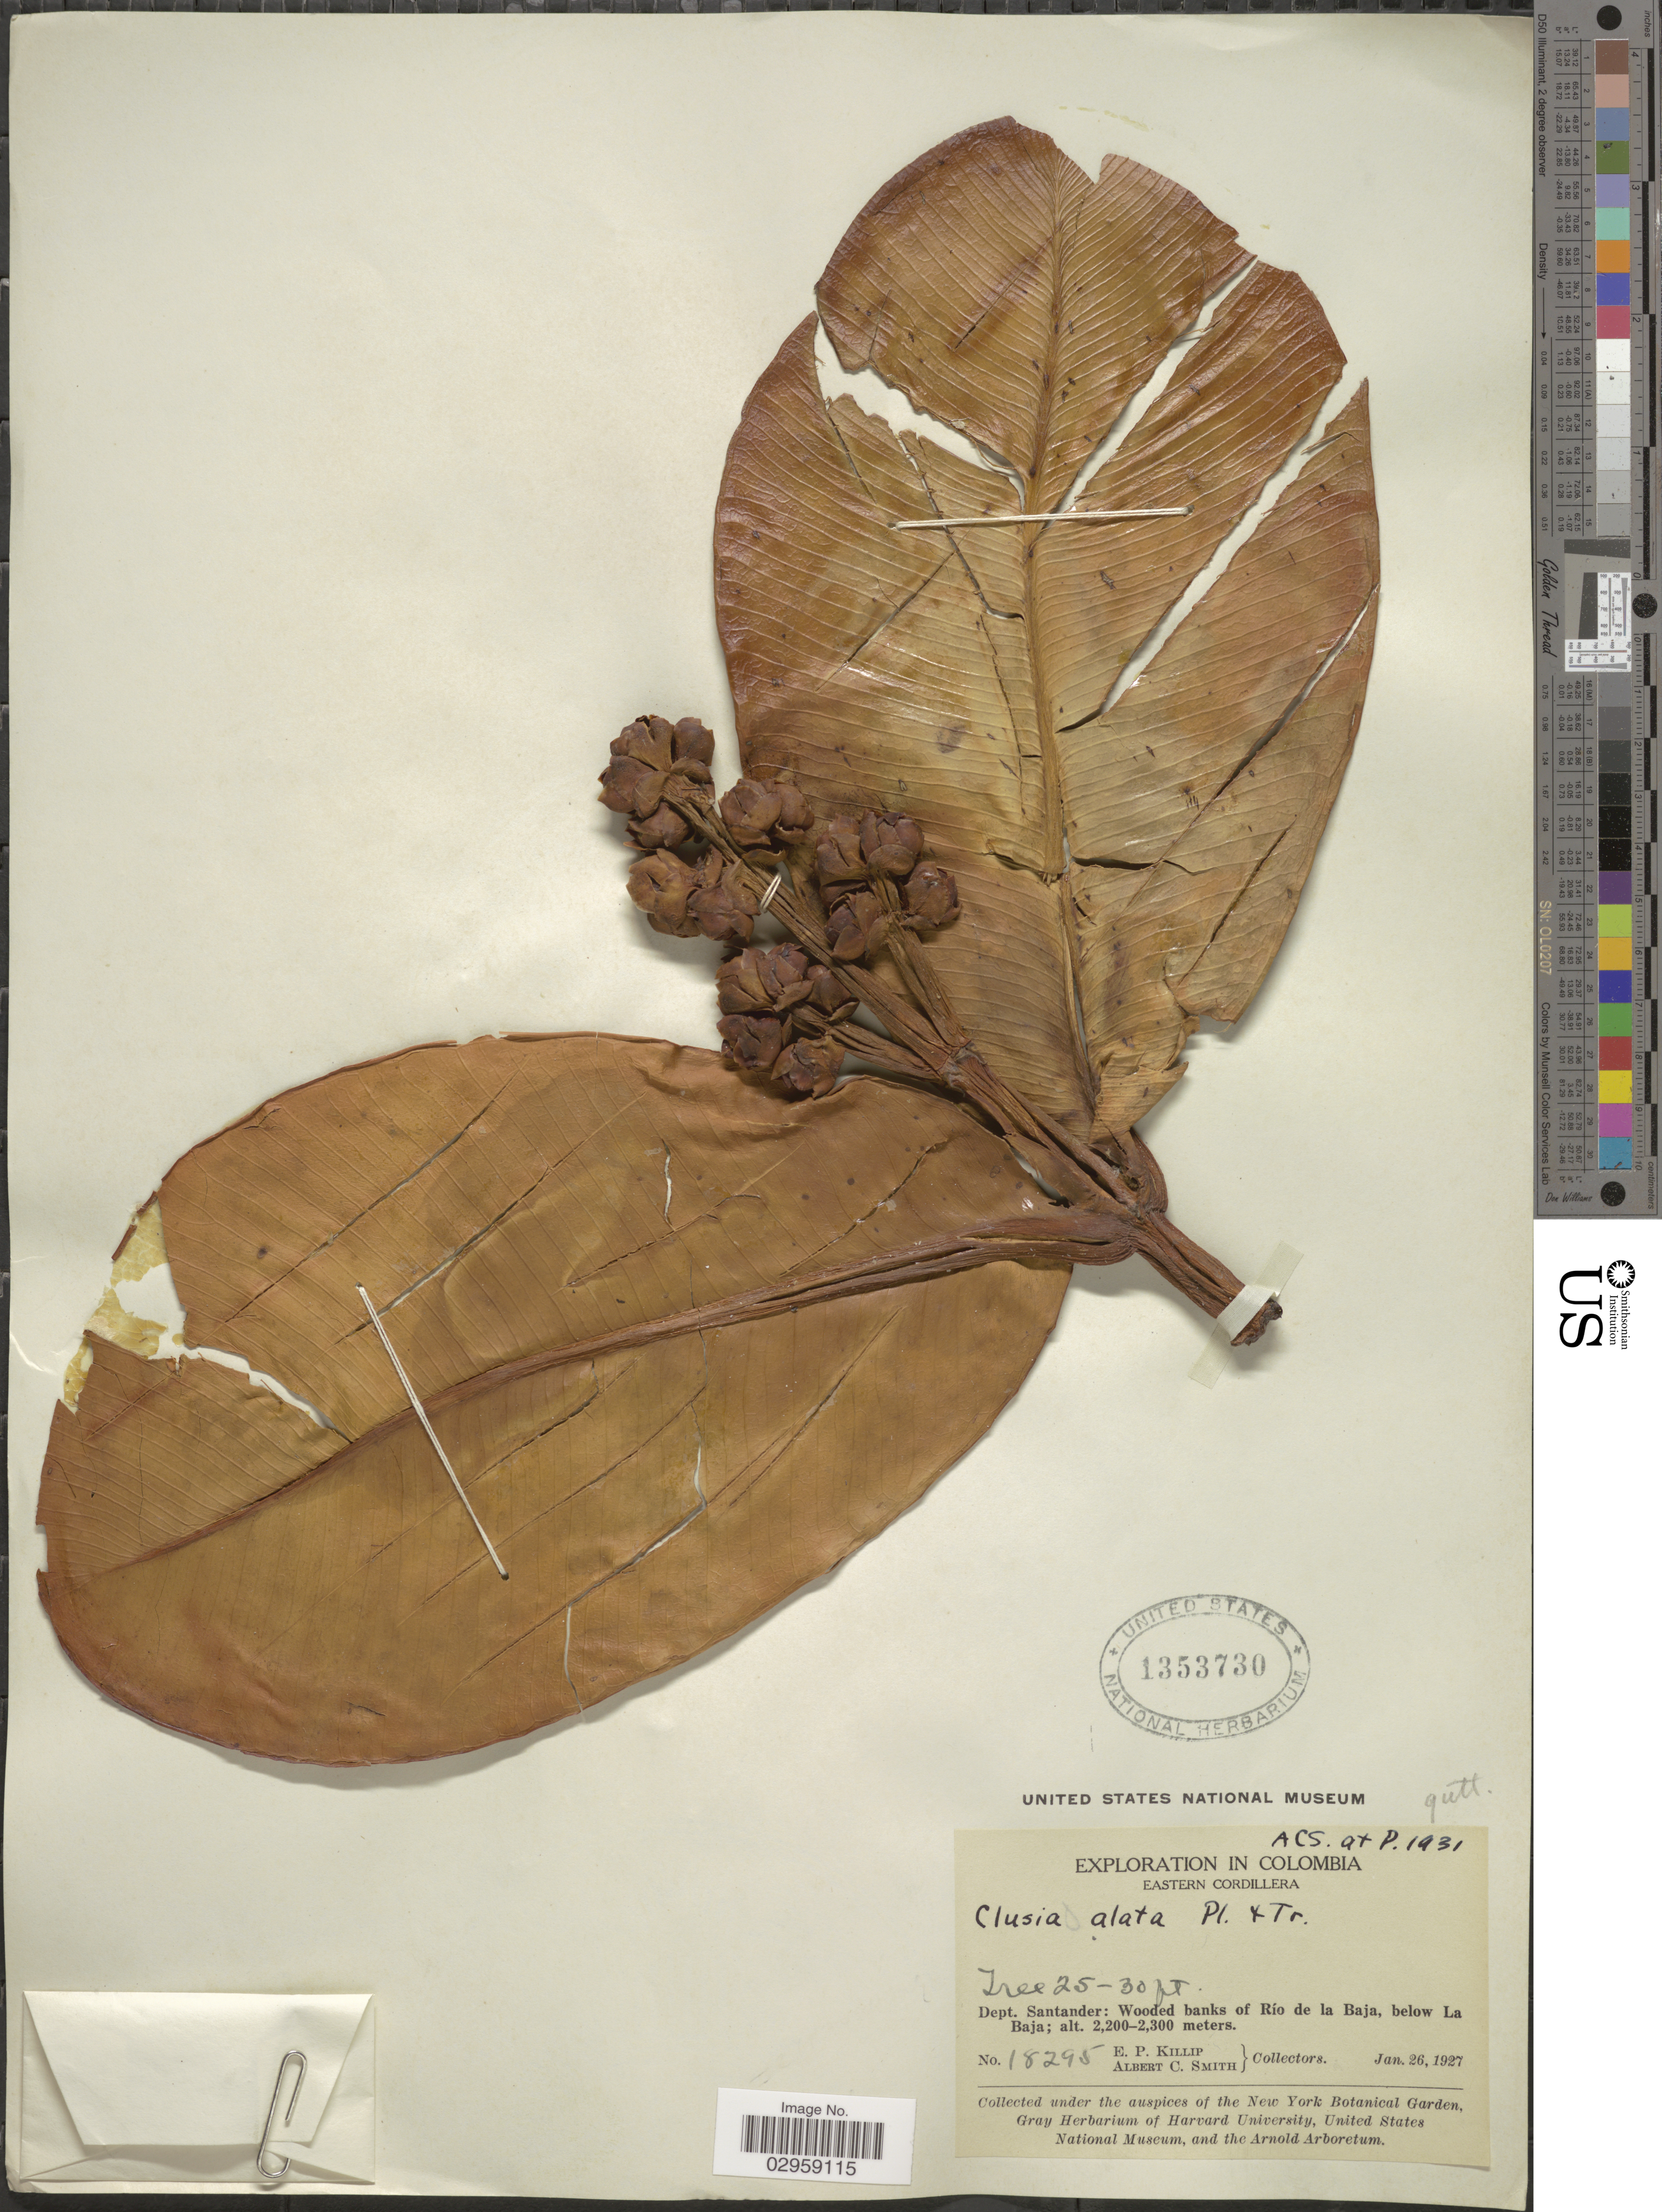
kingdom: Plantae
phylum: Tracheophyta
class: Magnoliopsida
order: Malpighiales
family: Clusiaceae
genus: Clusia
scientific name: Clusia alata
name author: Triana & Planch.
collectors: E. P. Killip & A. C. Smith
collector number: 18295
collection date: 1927-01-26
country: Colombia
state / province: Santander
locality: Eastern Cordillera. Dept. Santander: Wooded banks of Río de la Baja, below La Baja.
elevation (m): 2200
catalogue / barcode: US 1353730